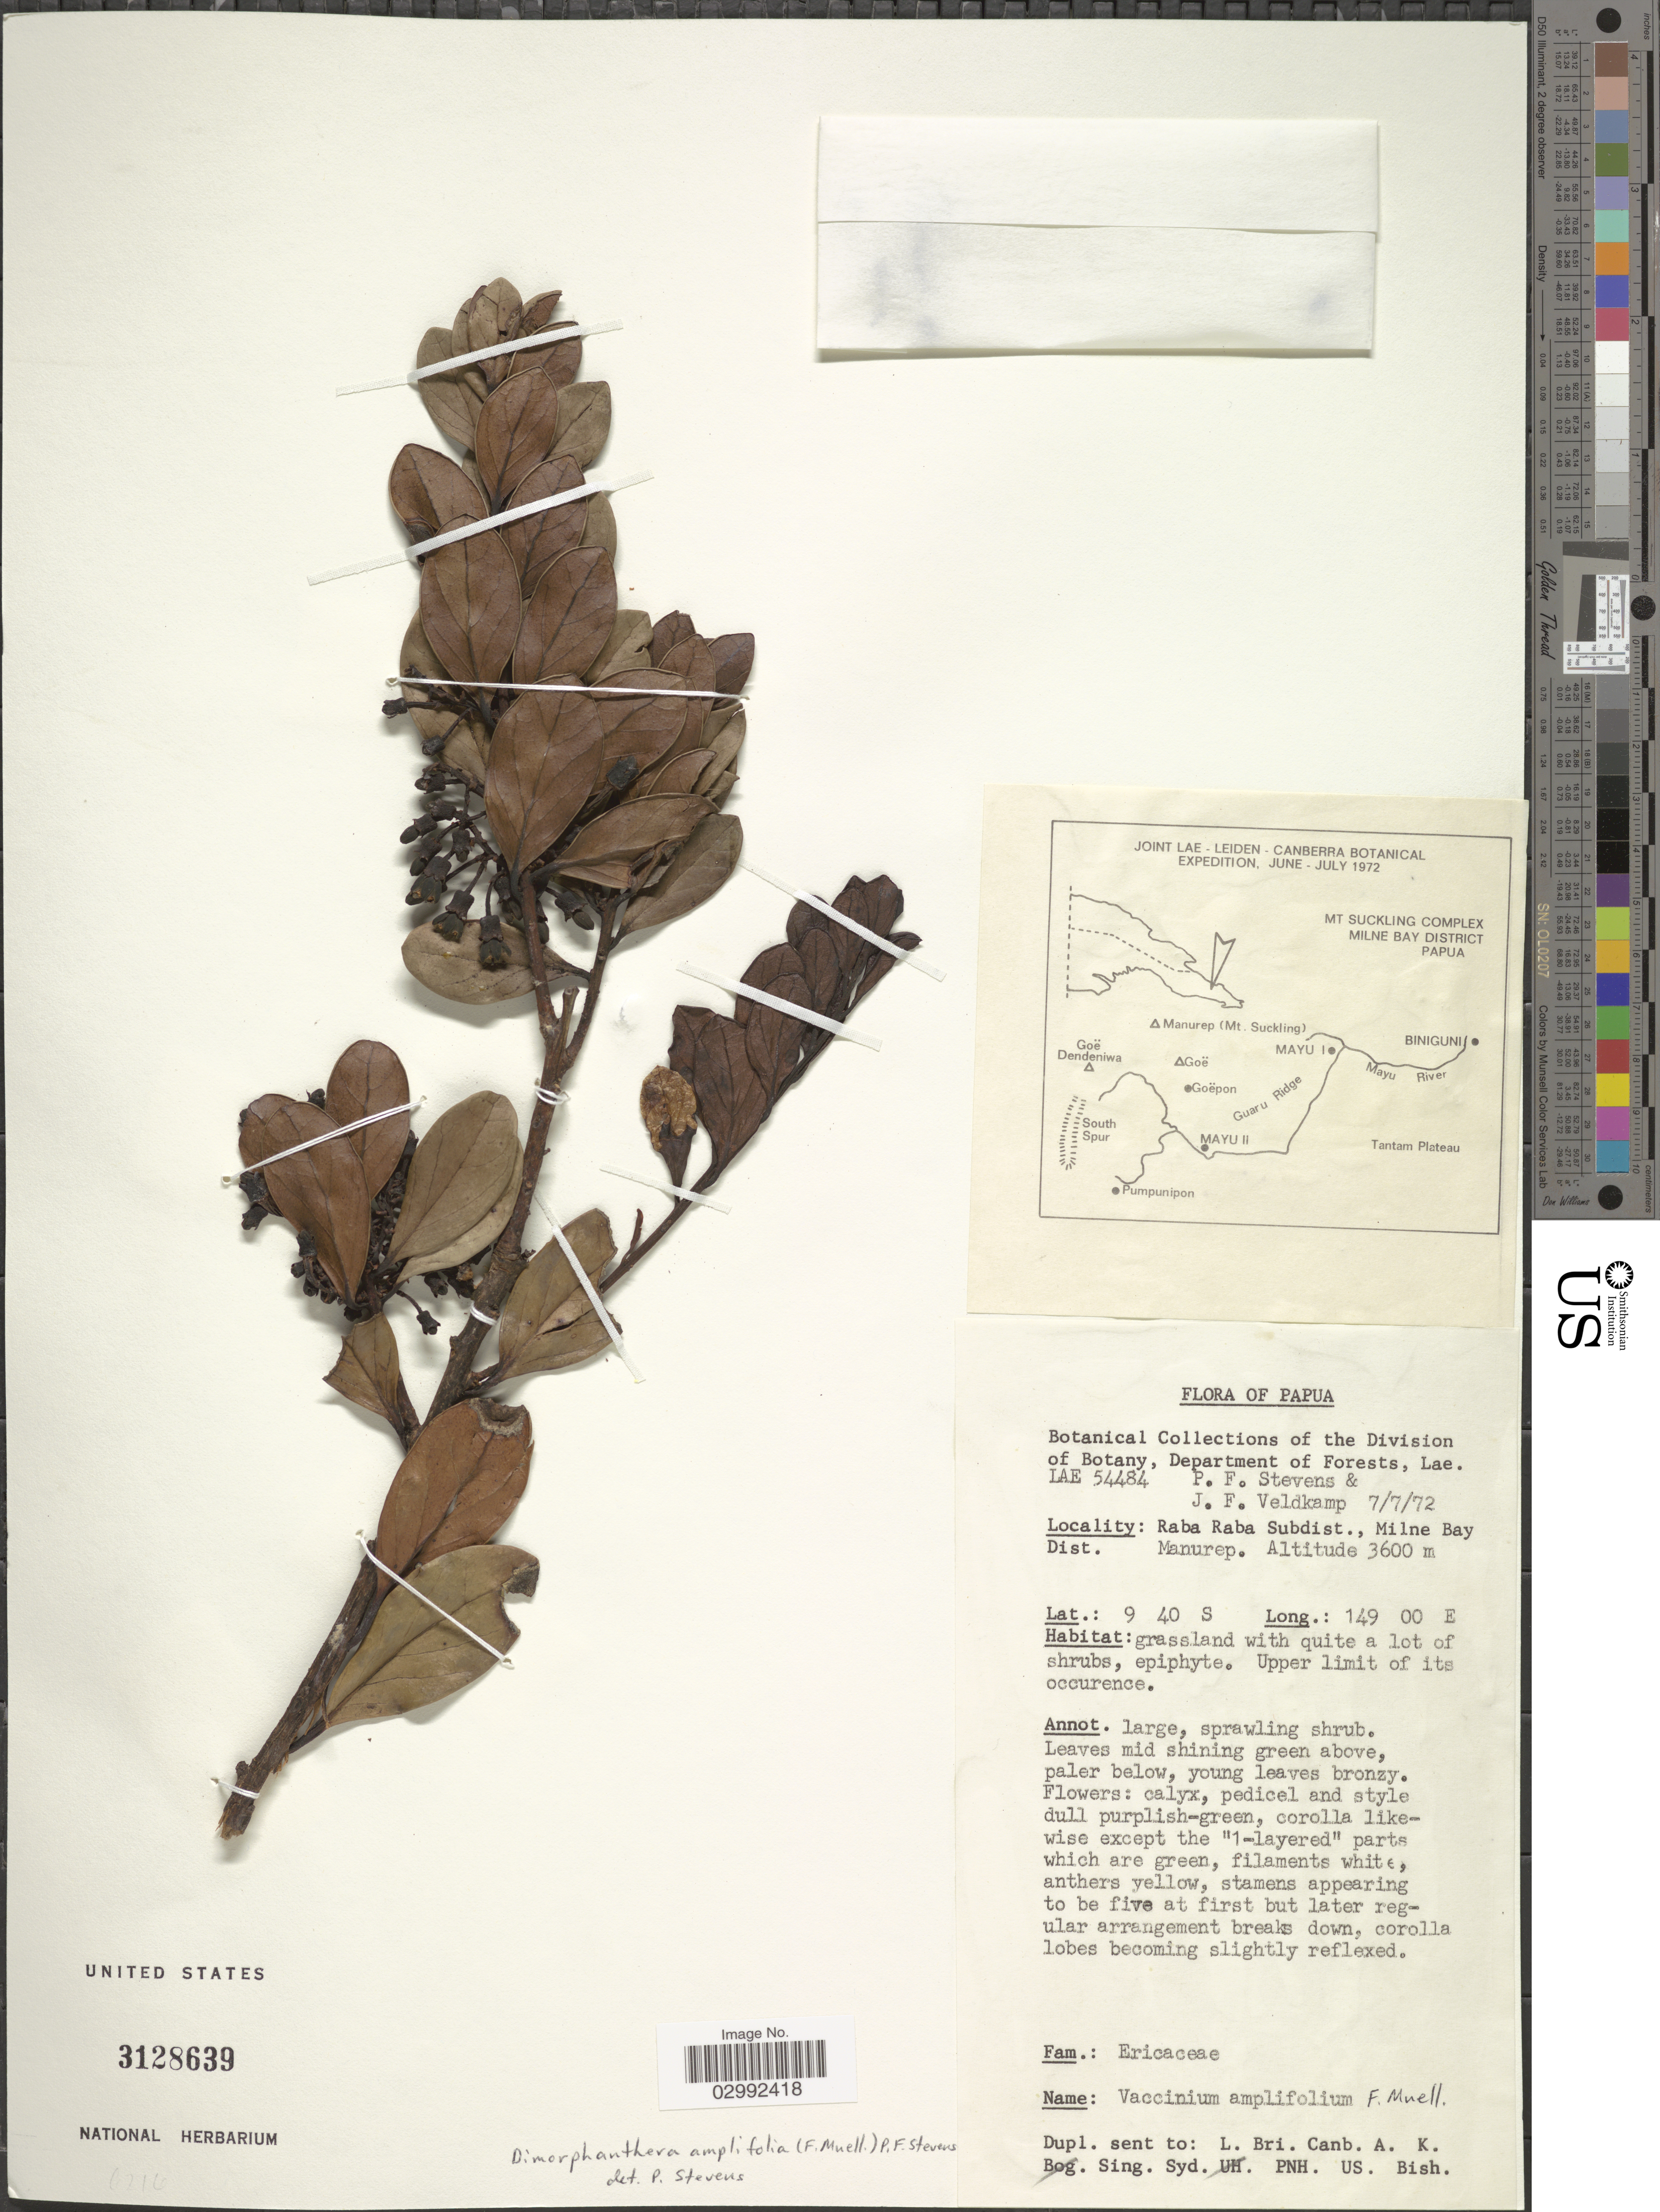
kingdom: Plantae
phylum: Tracheophyta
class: Magnoliopsida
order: Ericales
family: Ericaceae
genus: Vaccinium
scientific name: Vaccinium amplifolium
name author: F. Muell.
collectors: P. F. Stevens & J. F. Veldkamp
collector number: LAE 54484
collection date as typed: Transcribed d/m/y: 7/7/72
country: Papua New Guinea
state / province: Milne Bay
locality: Papua, Raba Raba Subdist., Milne Bay Dist., Manurep.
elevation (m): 3600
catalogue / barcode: US 3128639